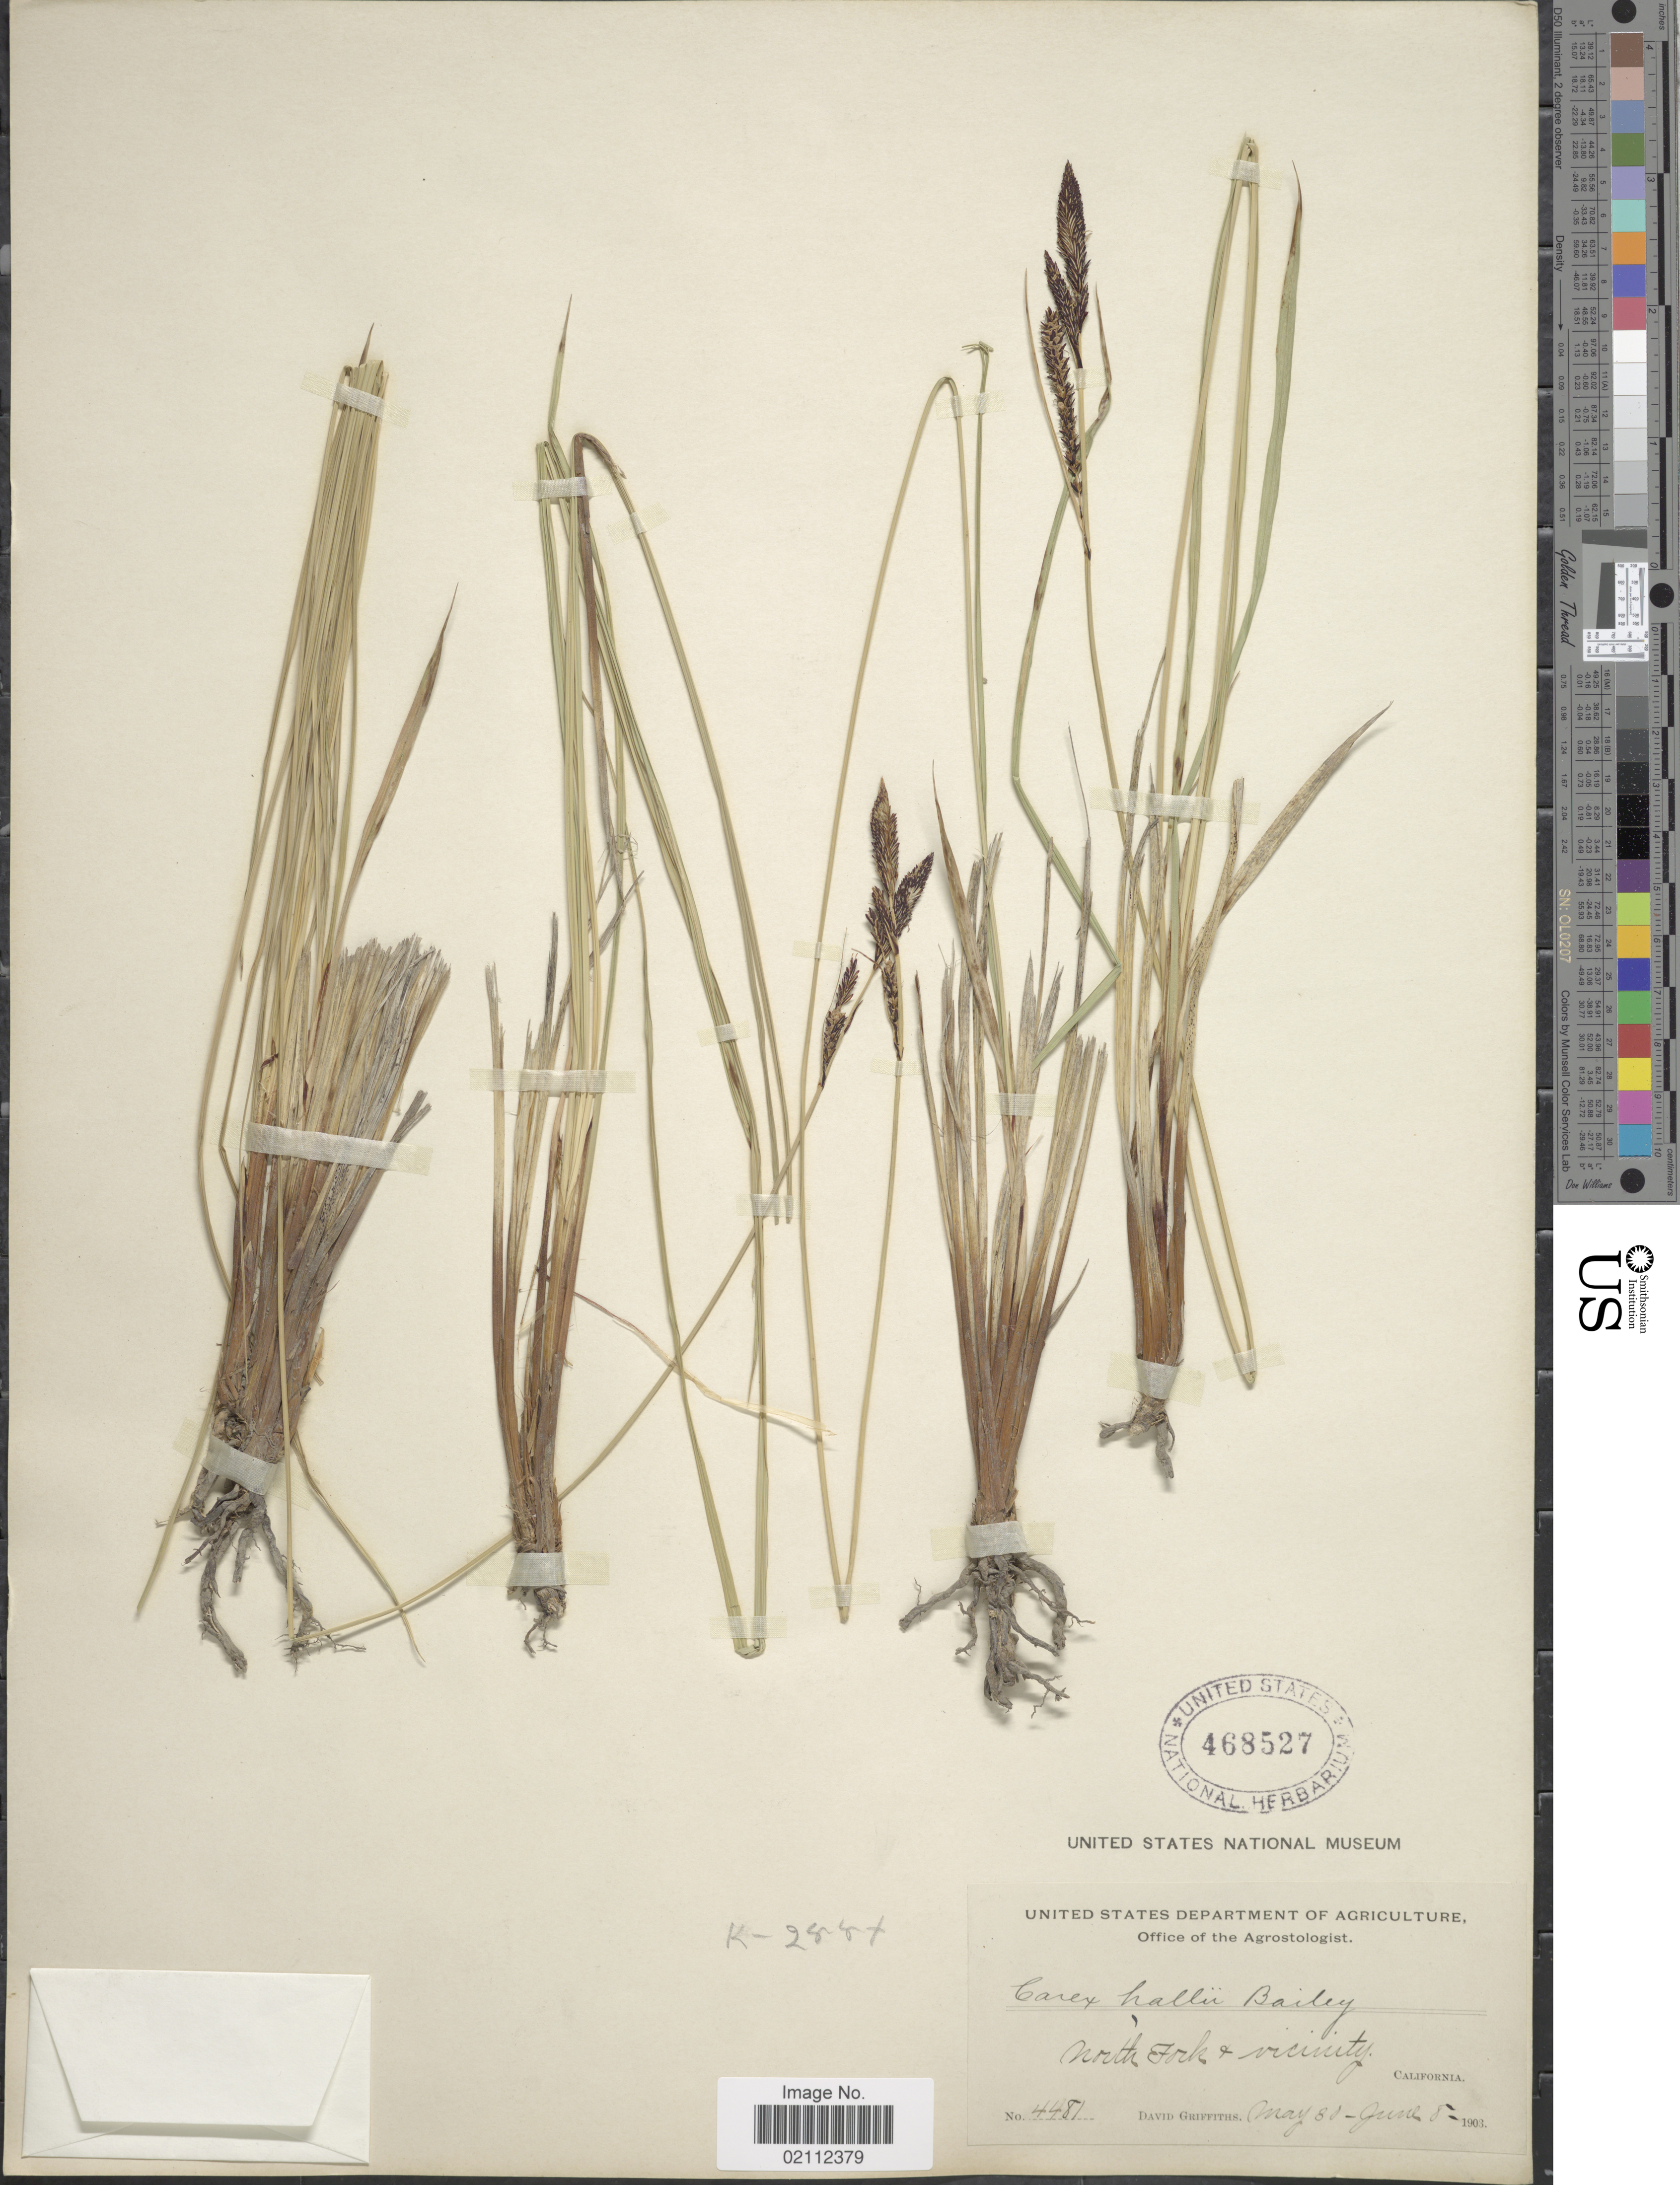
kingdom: Plantae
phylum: Tracheophyta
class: Liliopsida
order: Poales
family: Cyperaceae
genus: Carex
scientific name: Carex hallii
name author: Olney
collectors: D. Griffiths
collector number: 4481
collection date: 1903-05-30/1903-06-08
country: United States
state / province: California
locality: North Fork & Vicinity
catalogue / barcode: US 468527